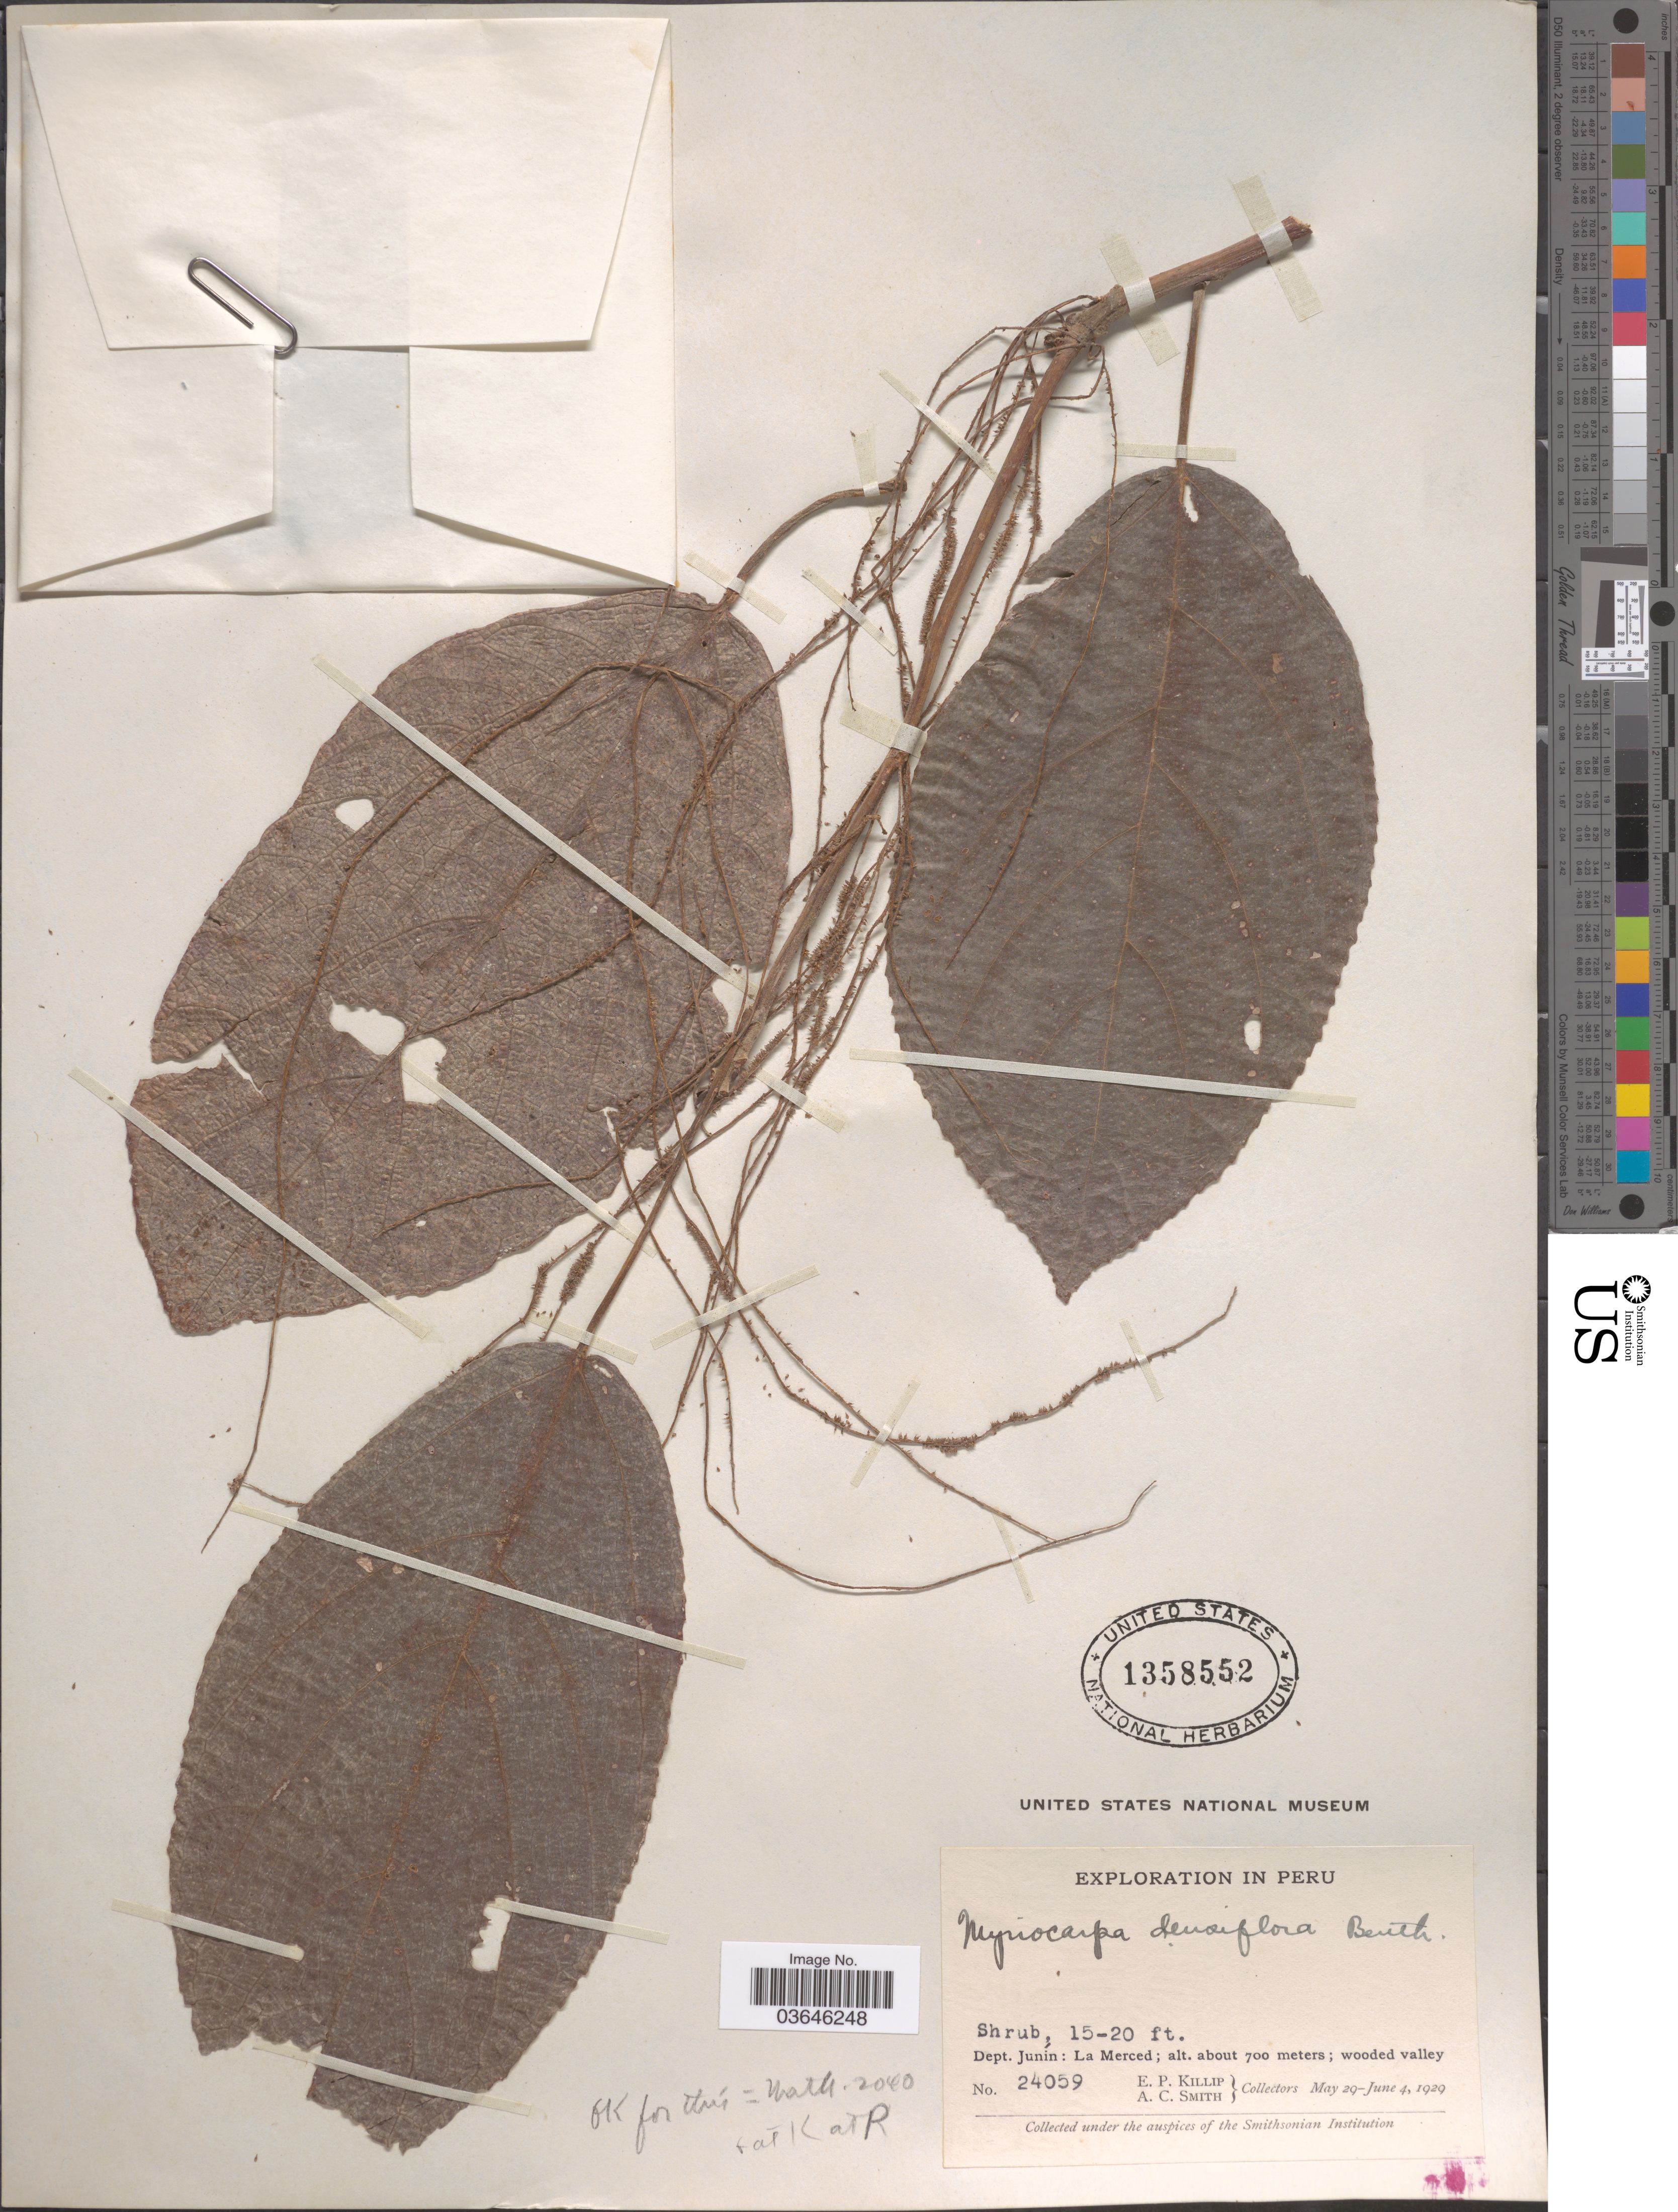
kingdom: Plantae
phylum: Tracheophyta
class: Magnoliopsida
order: Rosales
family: Urticaceae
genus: Myriocarpa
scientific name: Myriocarpa stipitata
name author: Benth.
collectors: E. P. Killip & A. C. Smith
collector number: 24059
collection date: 1929-05-29/1929-06-04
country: Peru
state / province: Junín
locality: Dep. Junín: La Merced.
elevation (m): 700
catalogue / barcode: US 1358552